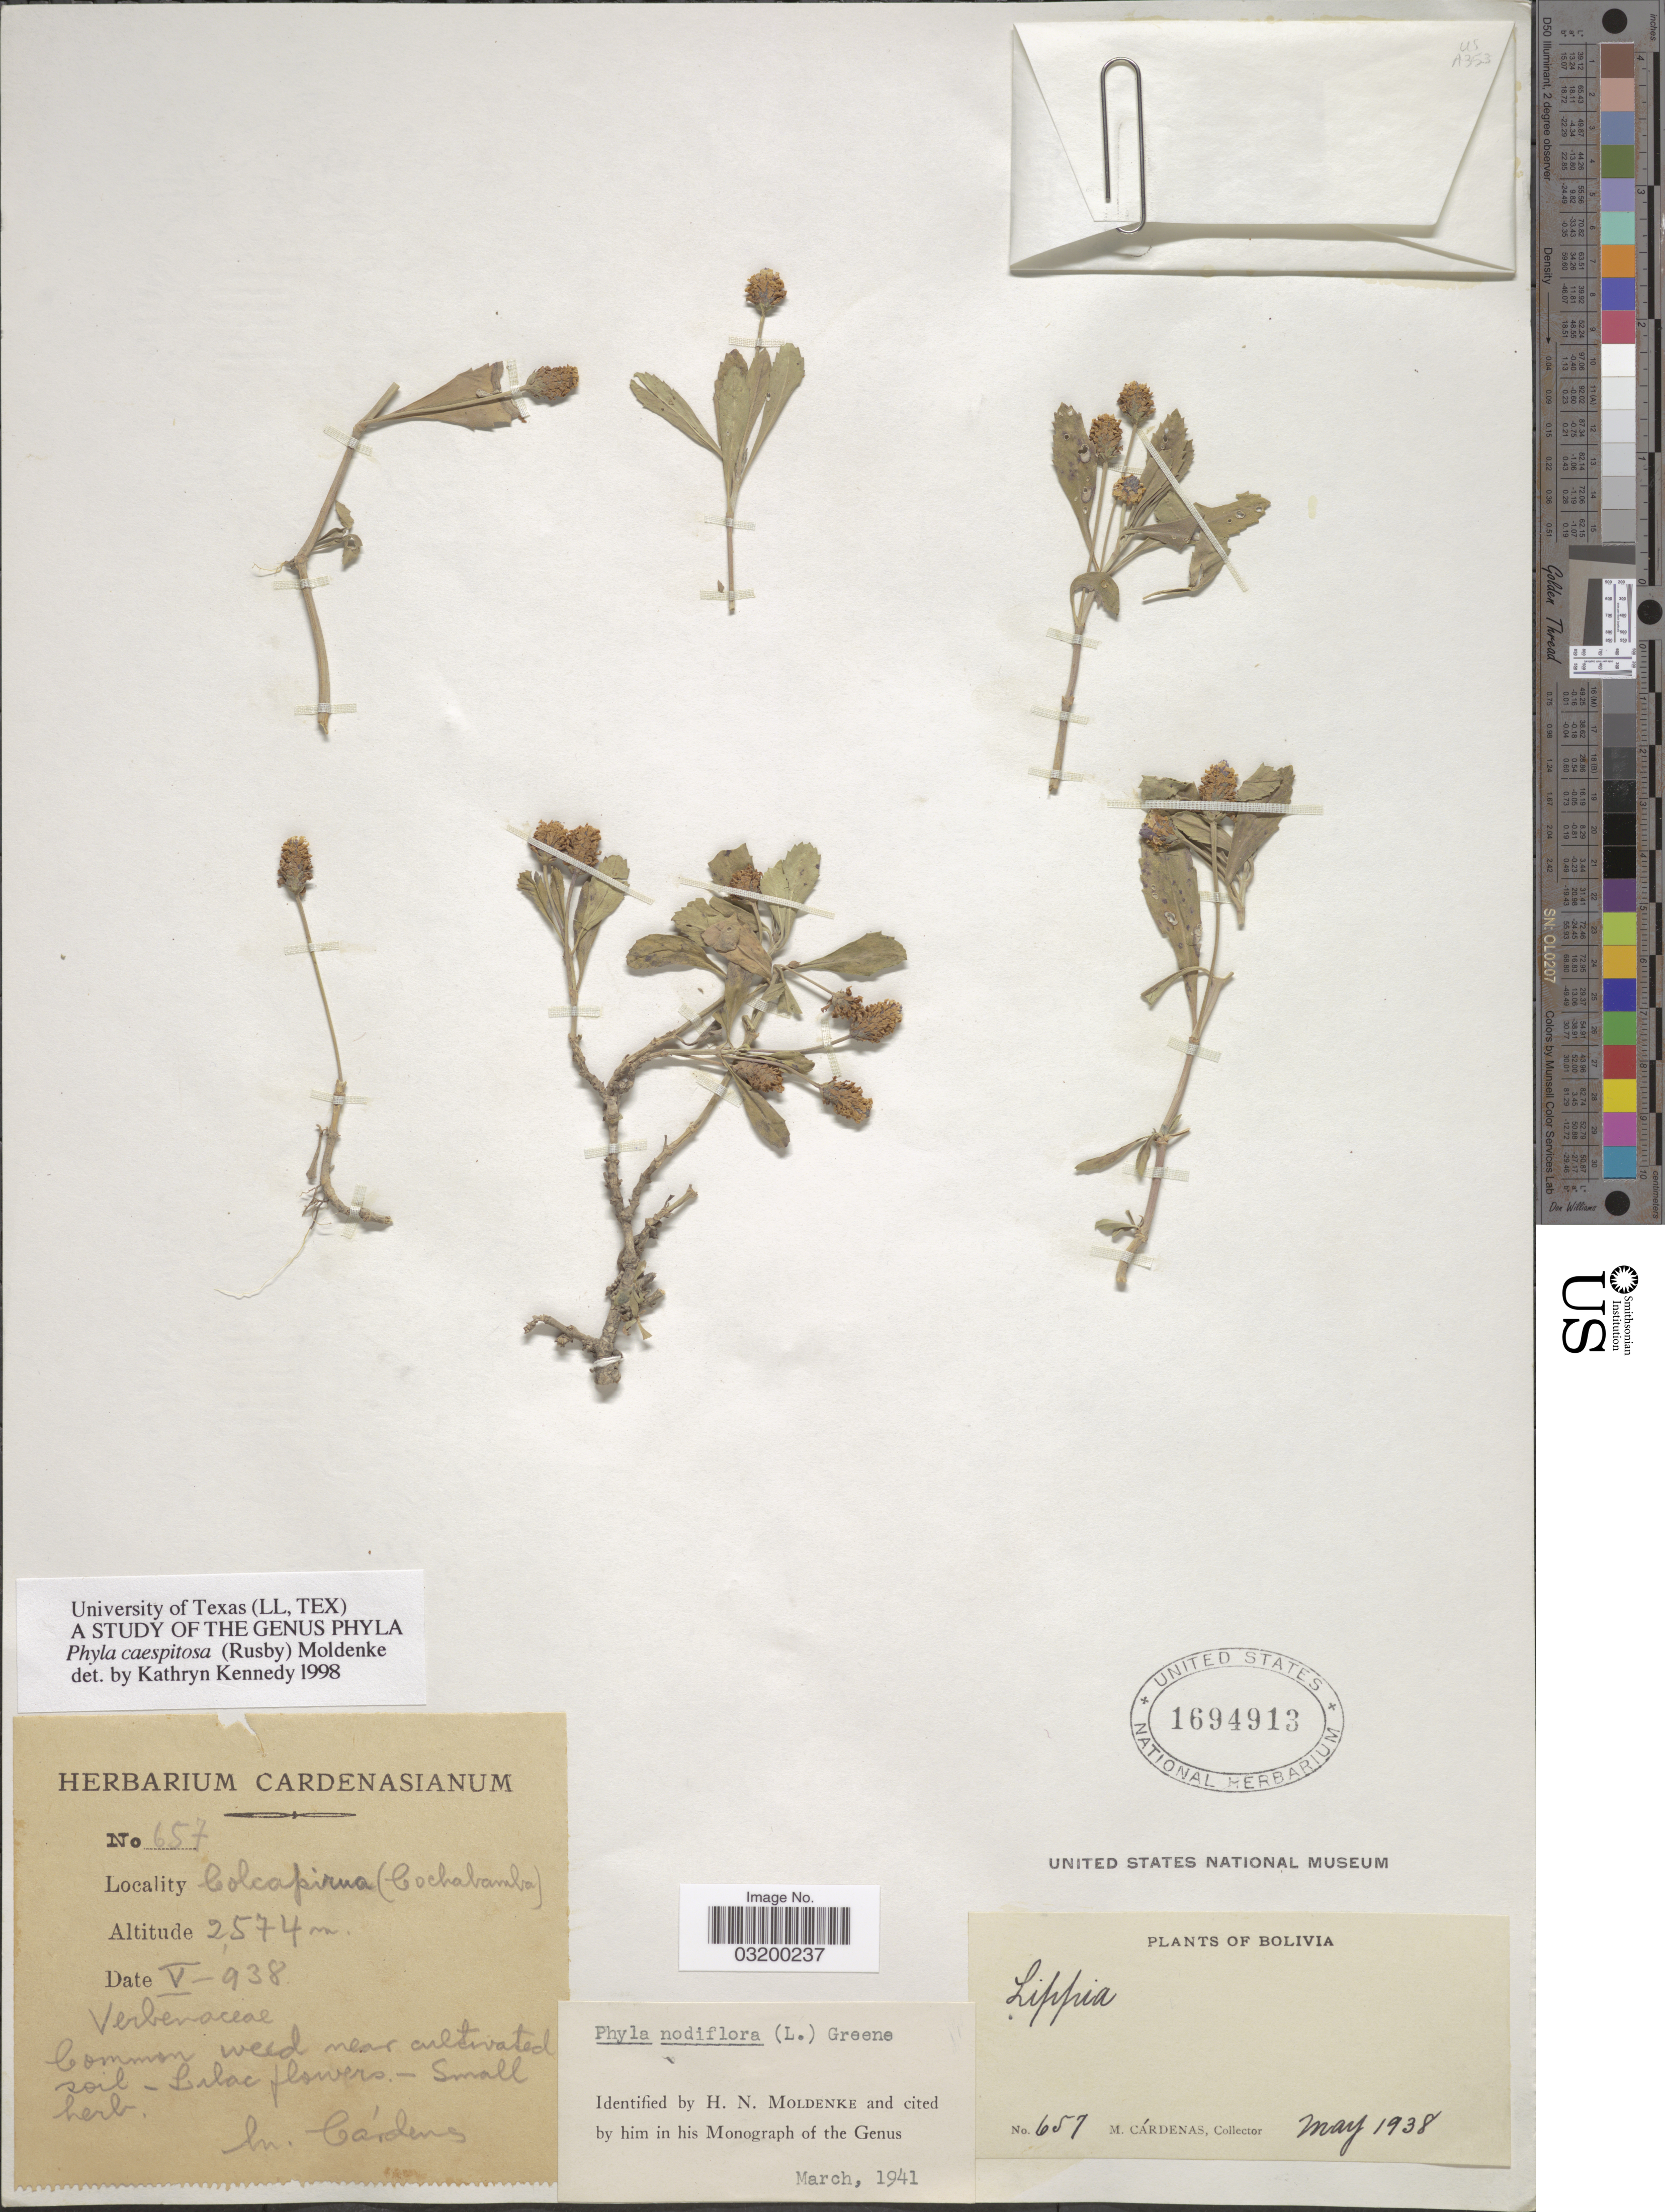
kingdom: Plantae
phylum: Tracheophyta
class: Magnoliopsida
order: Lamiales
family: Verbenaceae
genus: Phyla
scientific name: Phyla caespitosa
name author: (Rusby) Moldenke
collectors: M. Cárdenas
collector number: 657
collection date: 1938-05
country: Bolivia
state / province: Cochabamba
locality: Colcapirua.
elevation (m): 2574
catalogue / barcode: US 1694913